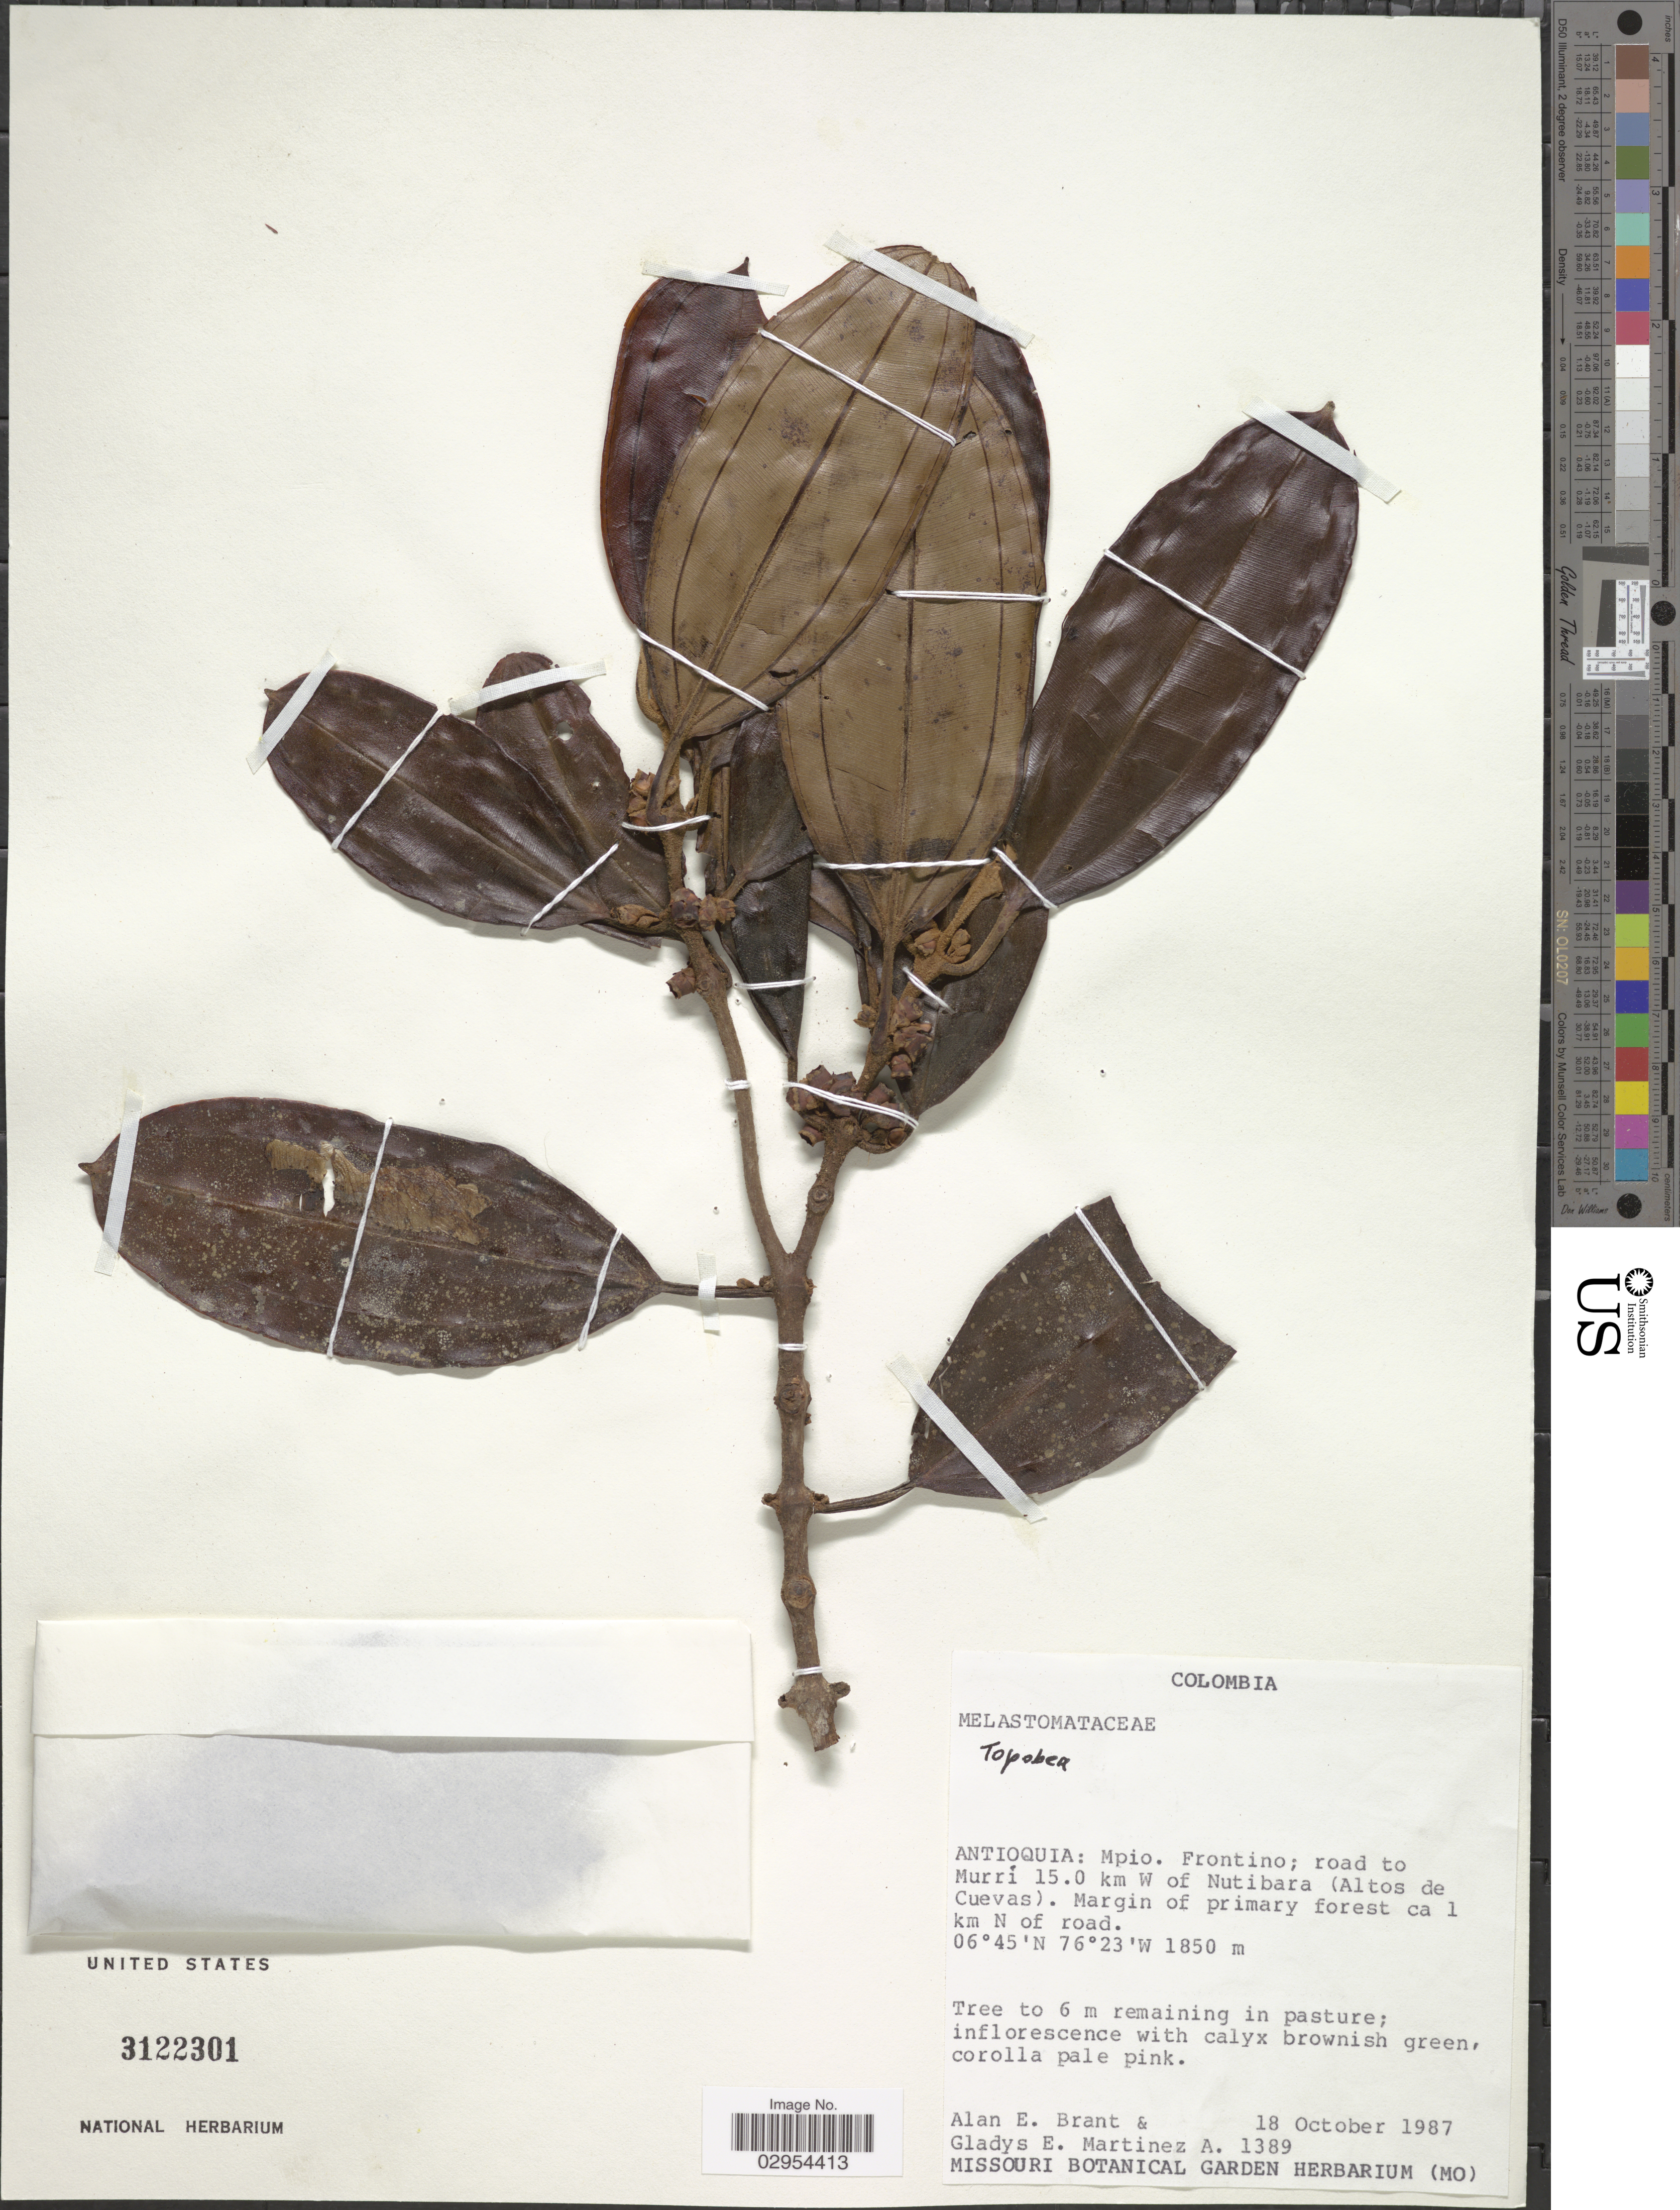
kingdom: Plantae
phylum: Tracheophyta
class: Magnoliopsida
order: Myrtales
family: Melastomataceae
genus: Topobea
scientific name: Topobea sp.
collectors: A. Brant & G. Martfnez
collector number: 1389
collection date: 1987-10-18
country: Colombia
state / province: Antioquia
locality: Mpio. Frontino; road to Murrí 15.0 km W of Nutibara (Altos de Cuevas). Margin of primary forest ca 1 km N of road.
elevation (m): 1850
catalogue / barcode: US 3122301